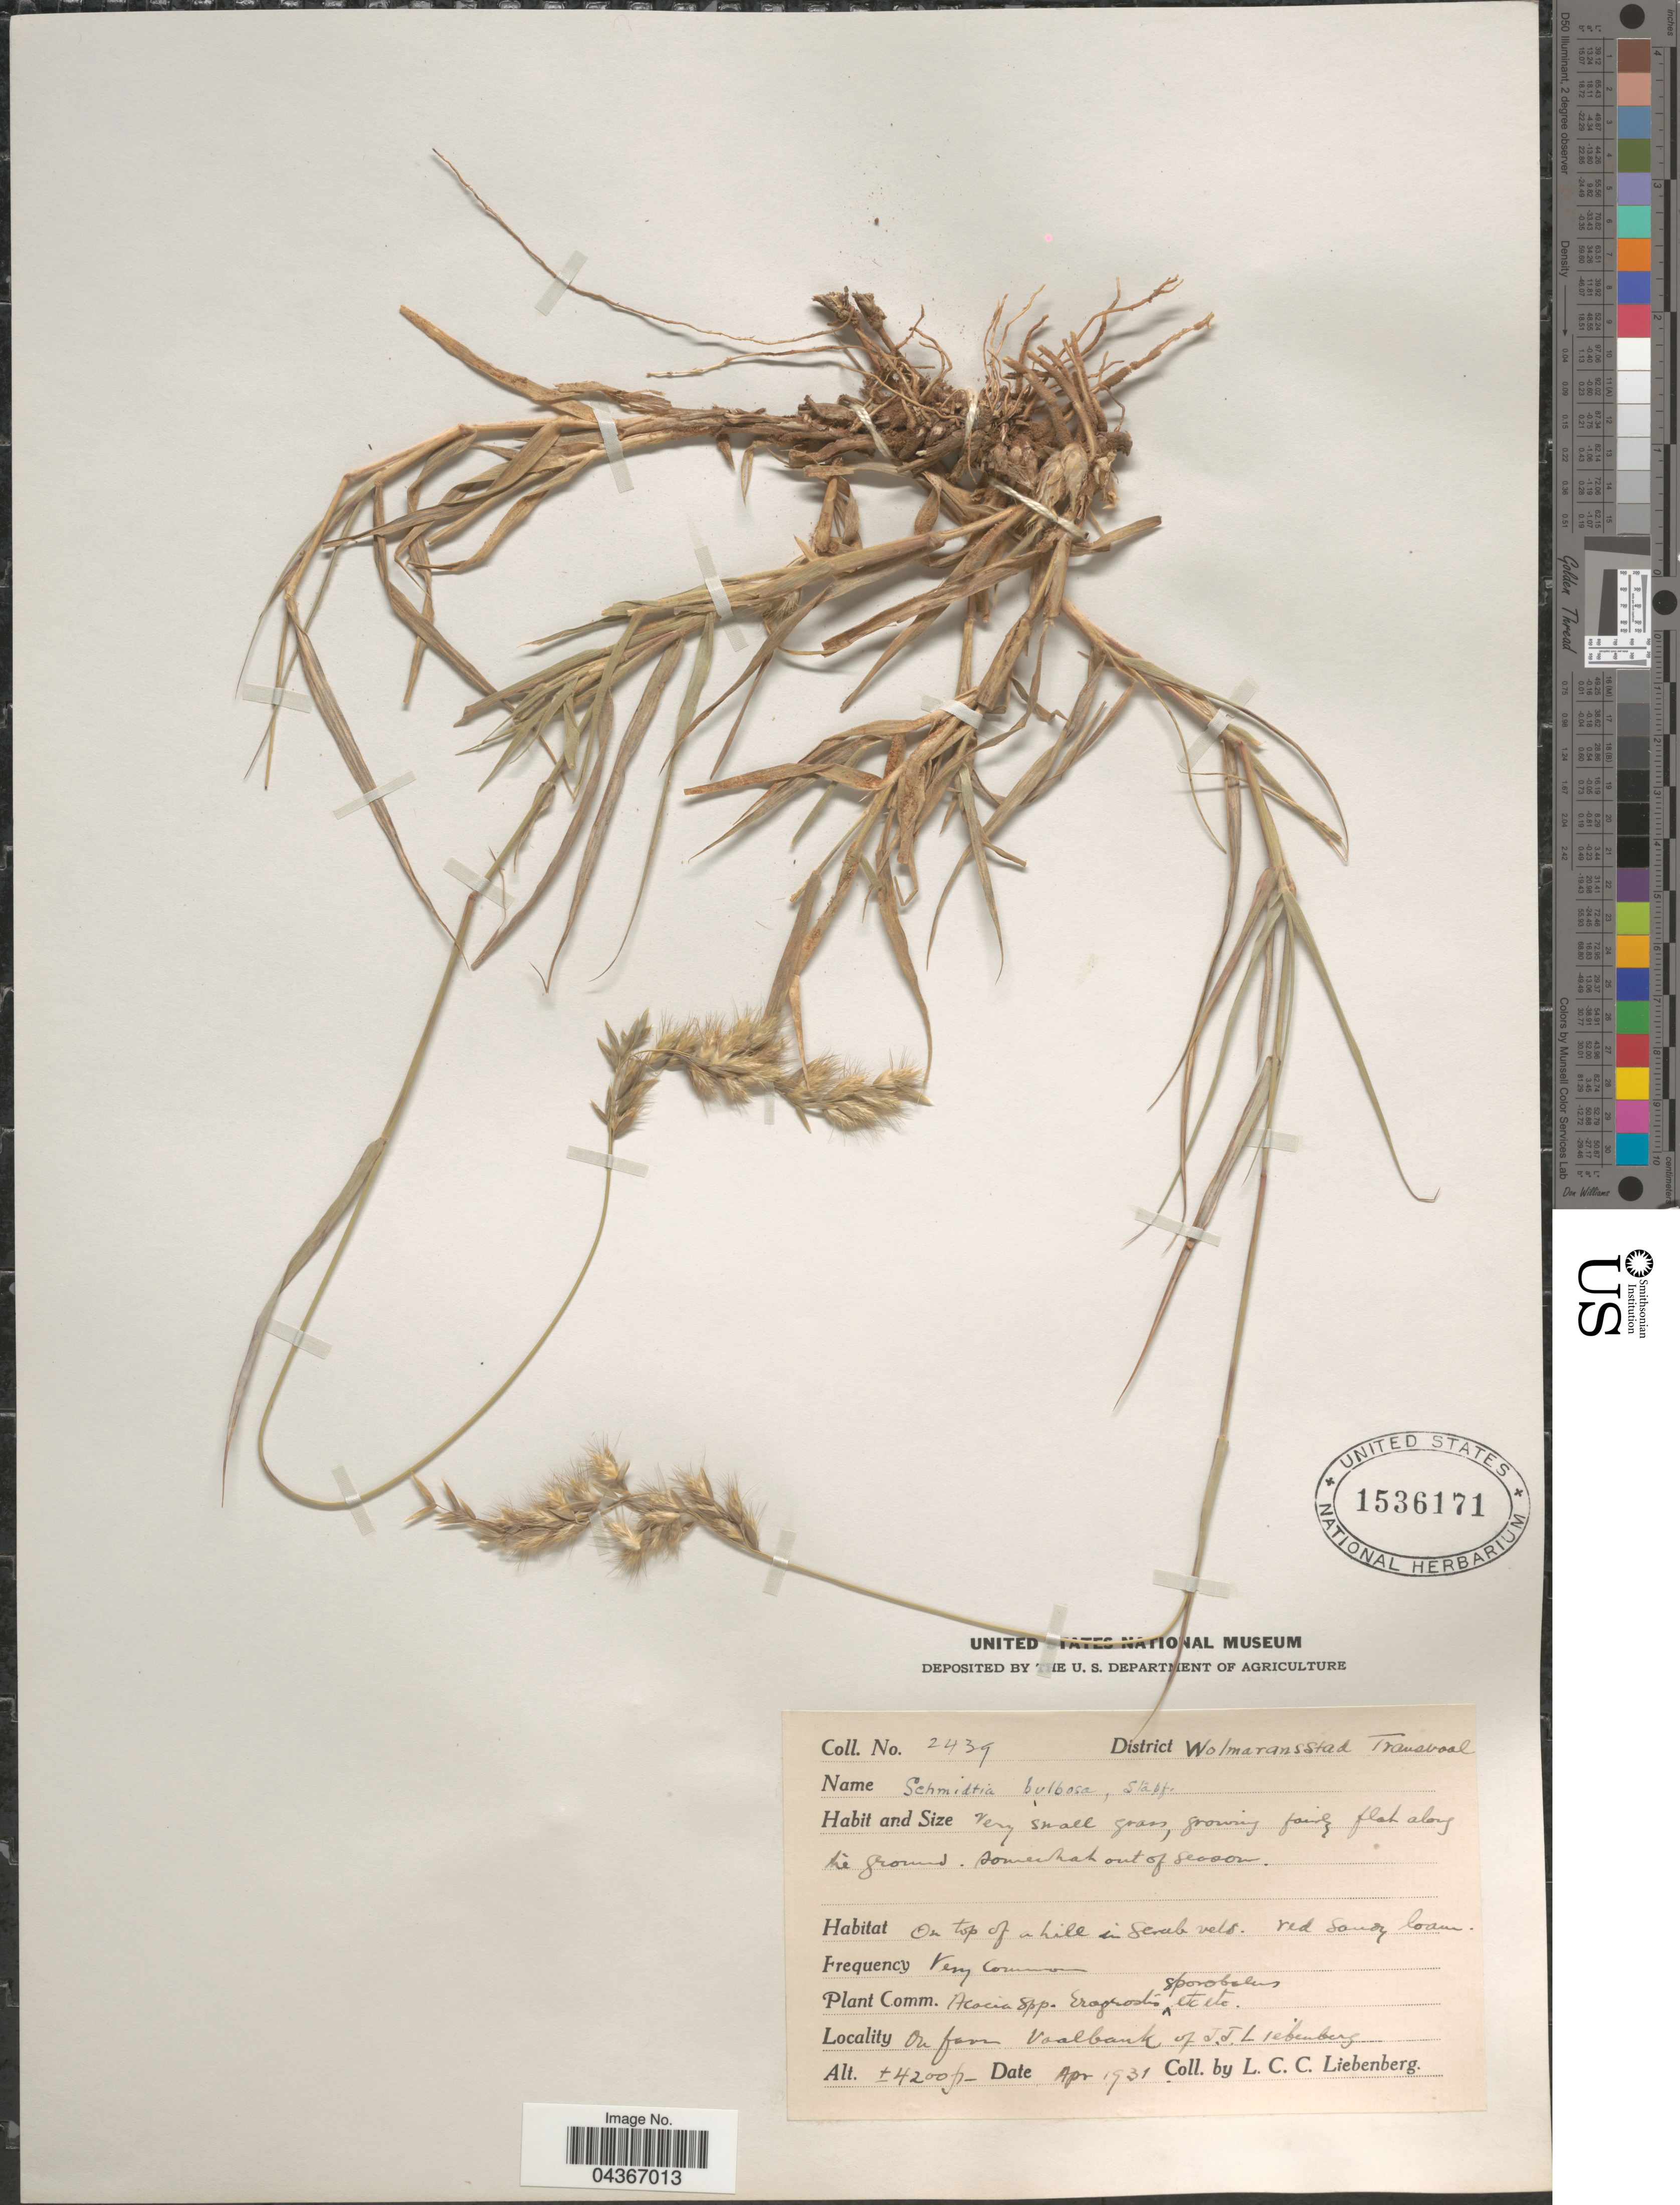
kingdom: Plantae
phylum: Tracheophyta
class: Liliopsida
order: Poales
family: Poaceae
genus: Schmidtia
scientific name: Schmidtia pappophoroides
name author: Steud. ex J.A. Schmidt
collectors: L. Liebenberg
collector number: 2439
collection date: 1931-04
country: South Africa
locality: District Wolmaransstad Transvaal. On top of a hill in Scrub veld. On farm Voolbank of J. J. Liebenberg.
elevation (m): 1280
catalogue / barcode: US 1536171